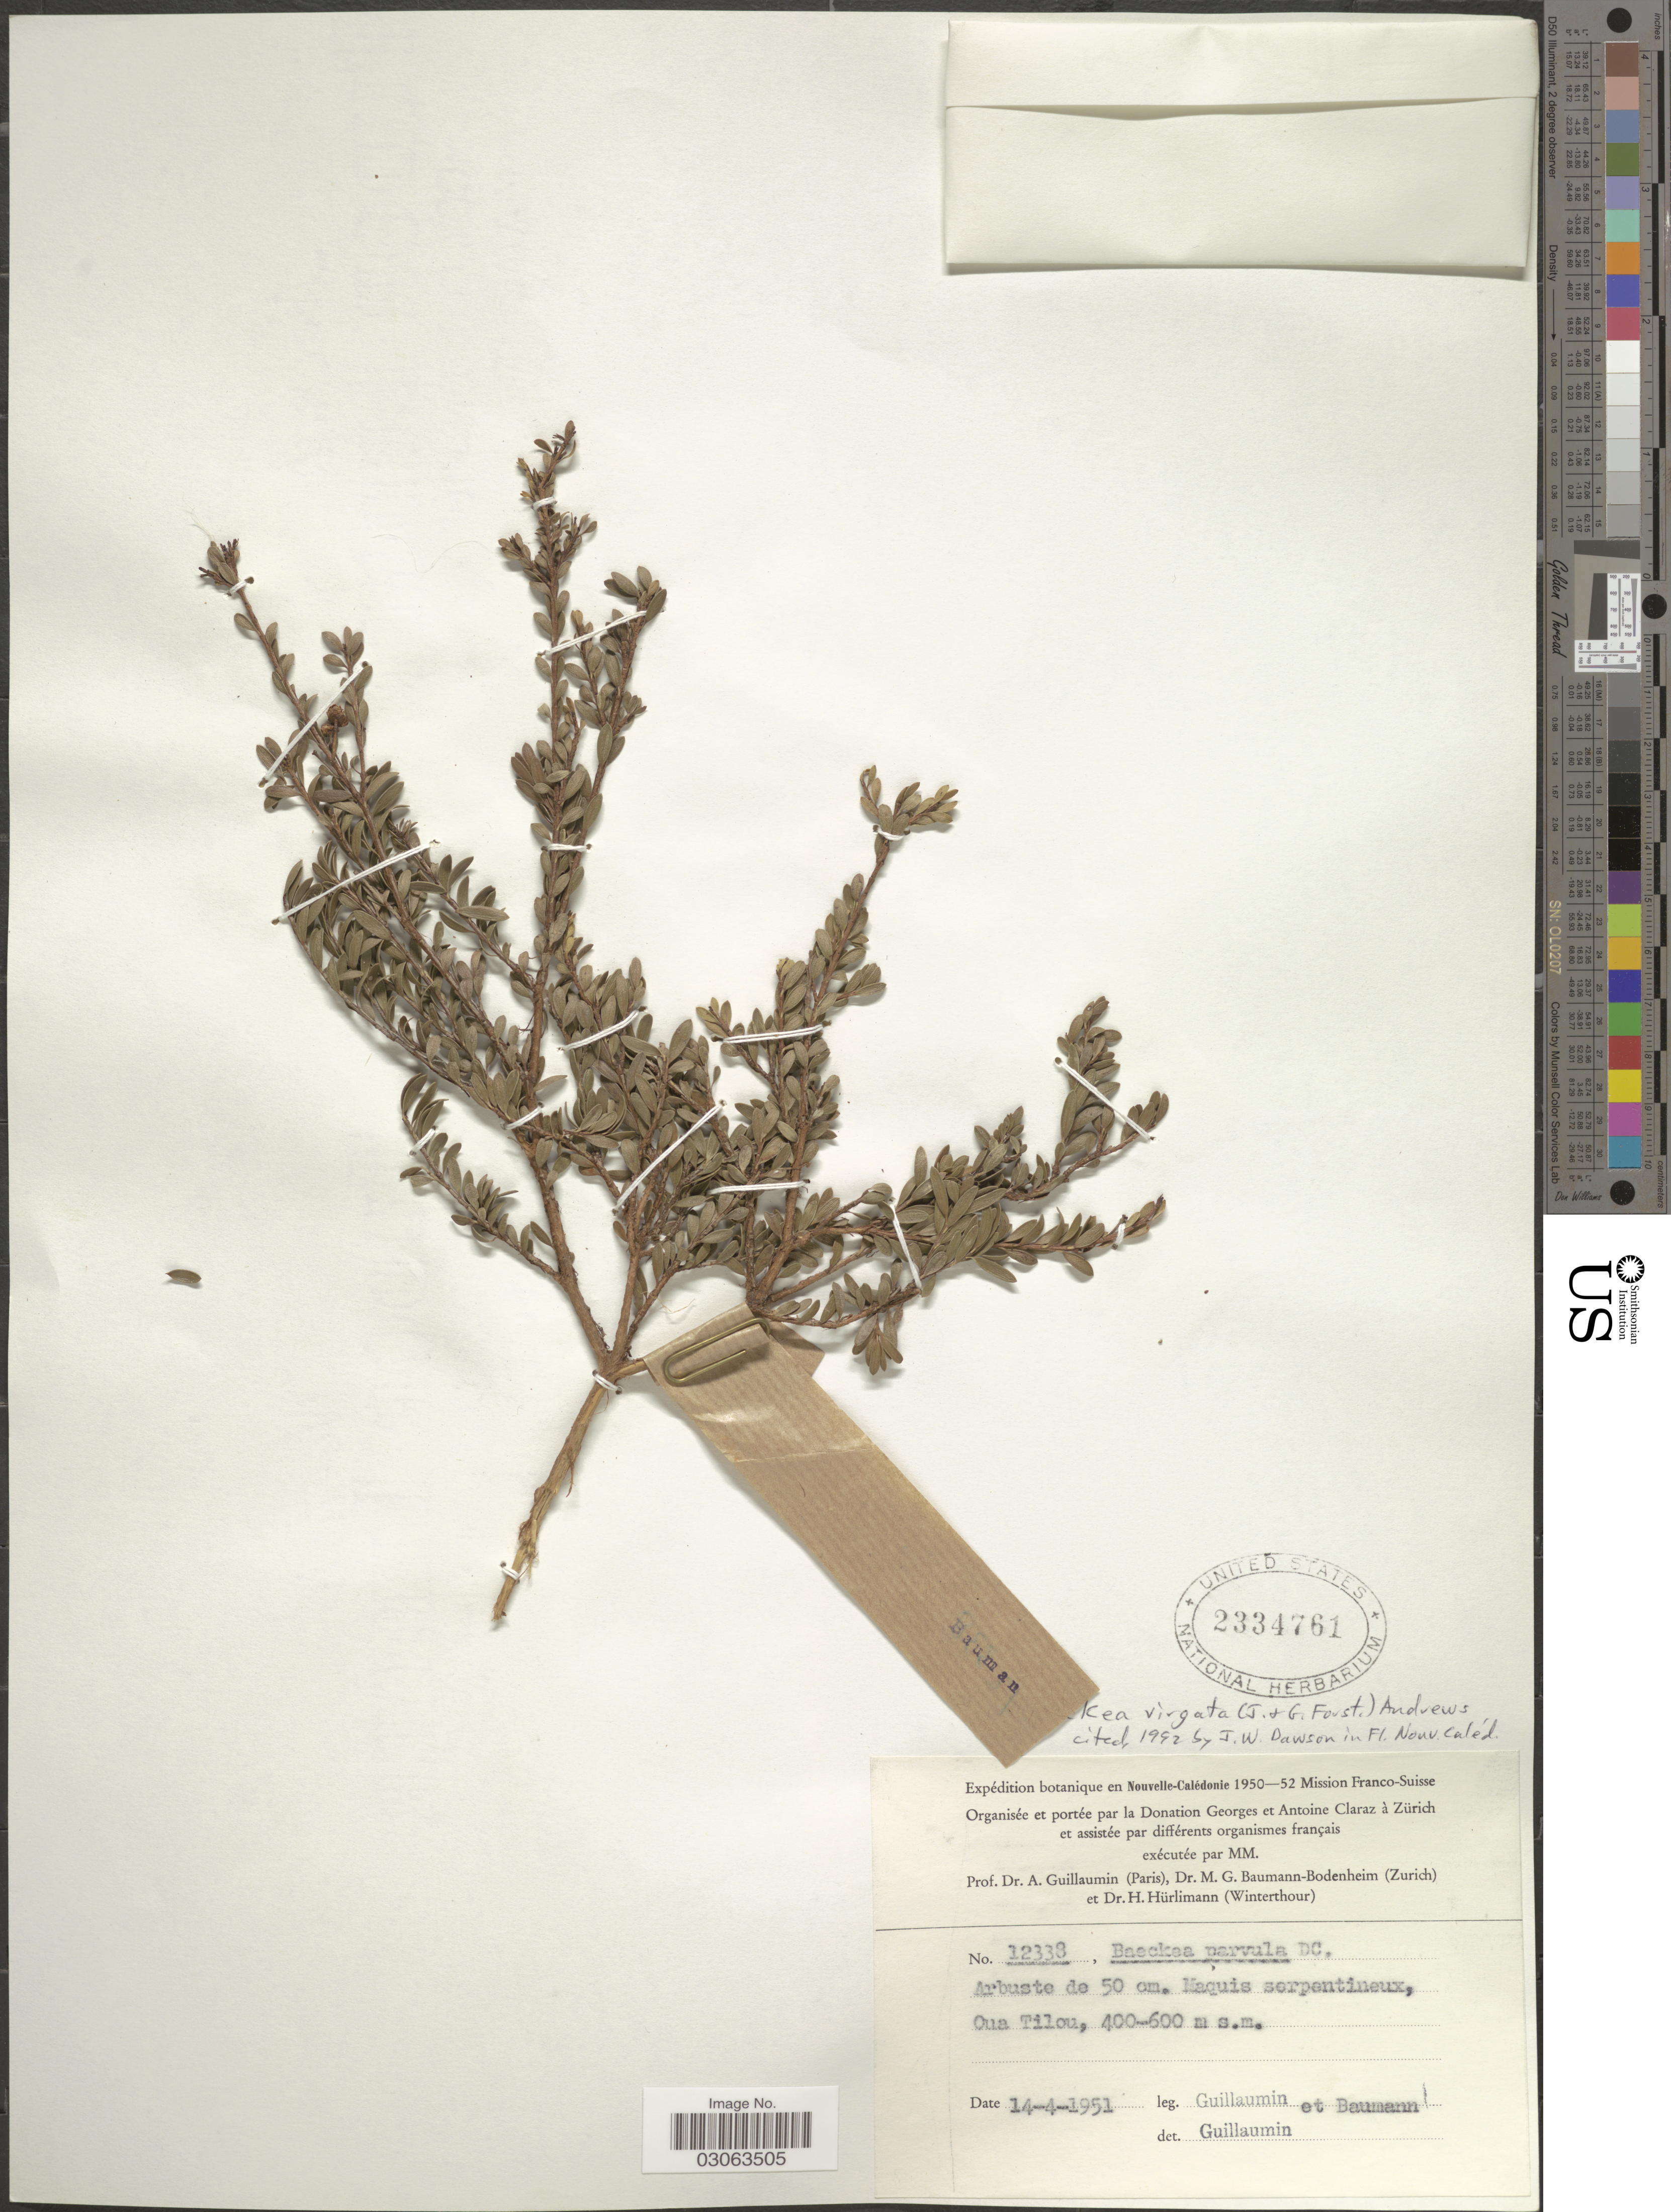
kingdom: Plantae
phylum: Tracheophyta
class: Magnoliopsida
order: Myrtales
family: Myrtaceae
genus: Sannantha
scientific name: Sannantha virgata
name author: (J.R. Forst. & G. Forst.) P.G. Wilson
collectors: A. Guillaumin & M. G. Baumann-Bodenheim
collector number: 12338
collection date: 1951-04-14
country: New Caledonia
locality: Oua Tilou.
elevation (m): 400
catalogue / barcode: US 2334761